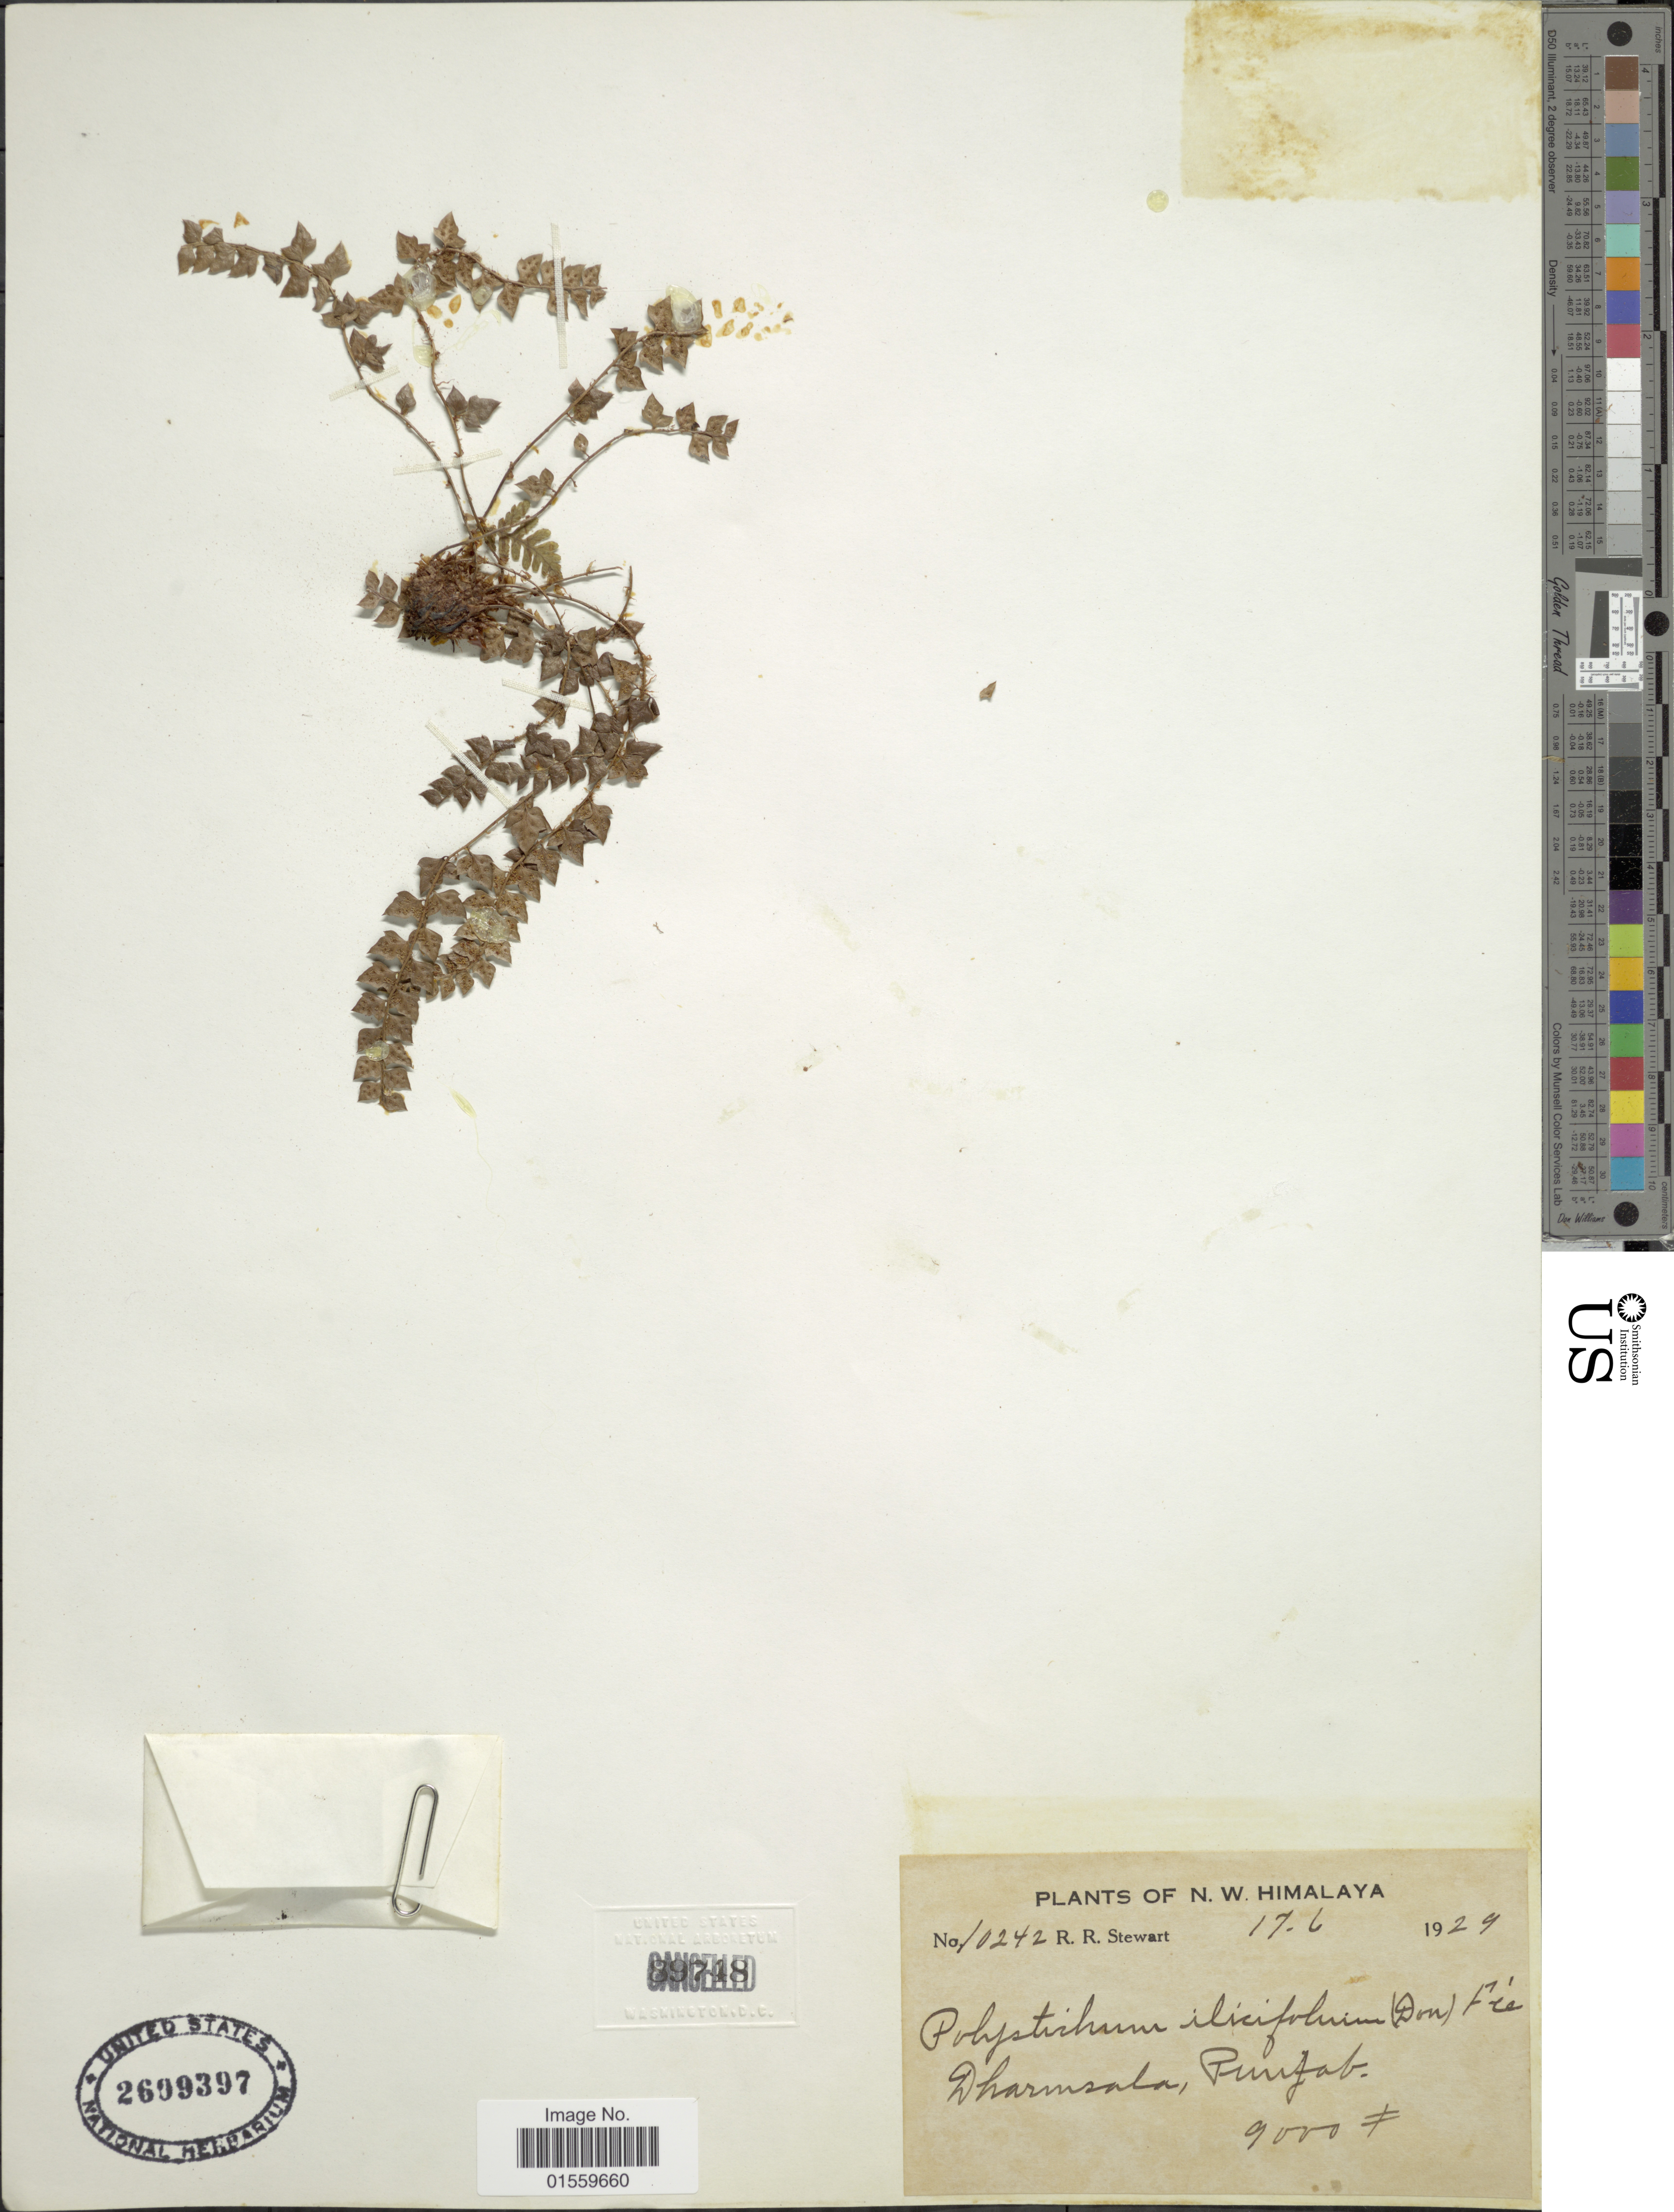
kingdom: Plantae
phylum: Tracheophyta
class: Polypodiopsida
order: Polypodiales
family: Dryopteridaceae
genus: Polystichum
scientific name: Polystichum stimulans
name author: (Kunze ex Mett.) Bedd.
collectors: R. R. Stewart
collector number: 10242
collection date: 1929-06-17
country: India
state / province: Punjab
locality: N.W. Himalaya, Dharmasala, Punjab.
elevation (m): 2743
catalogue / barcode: US 2609397